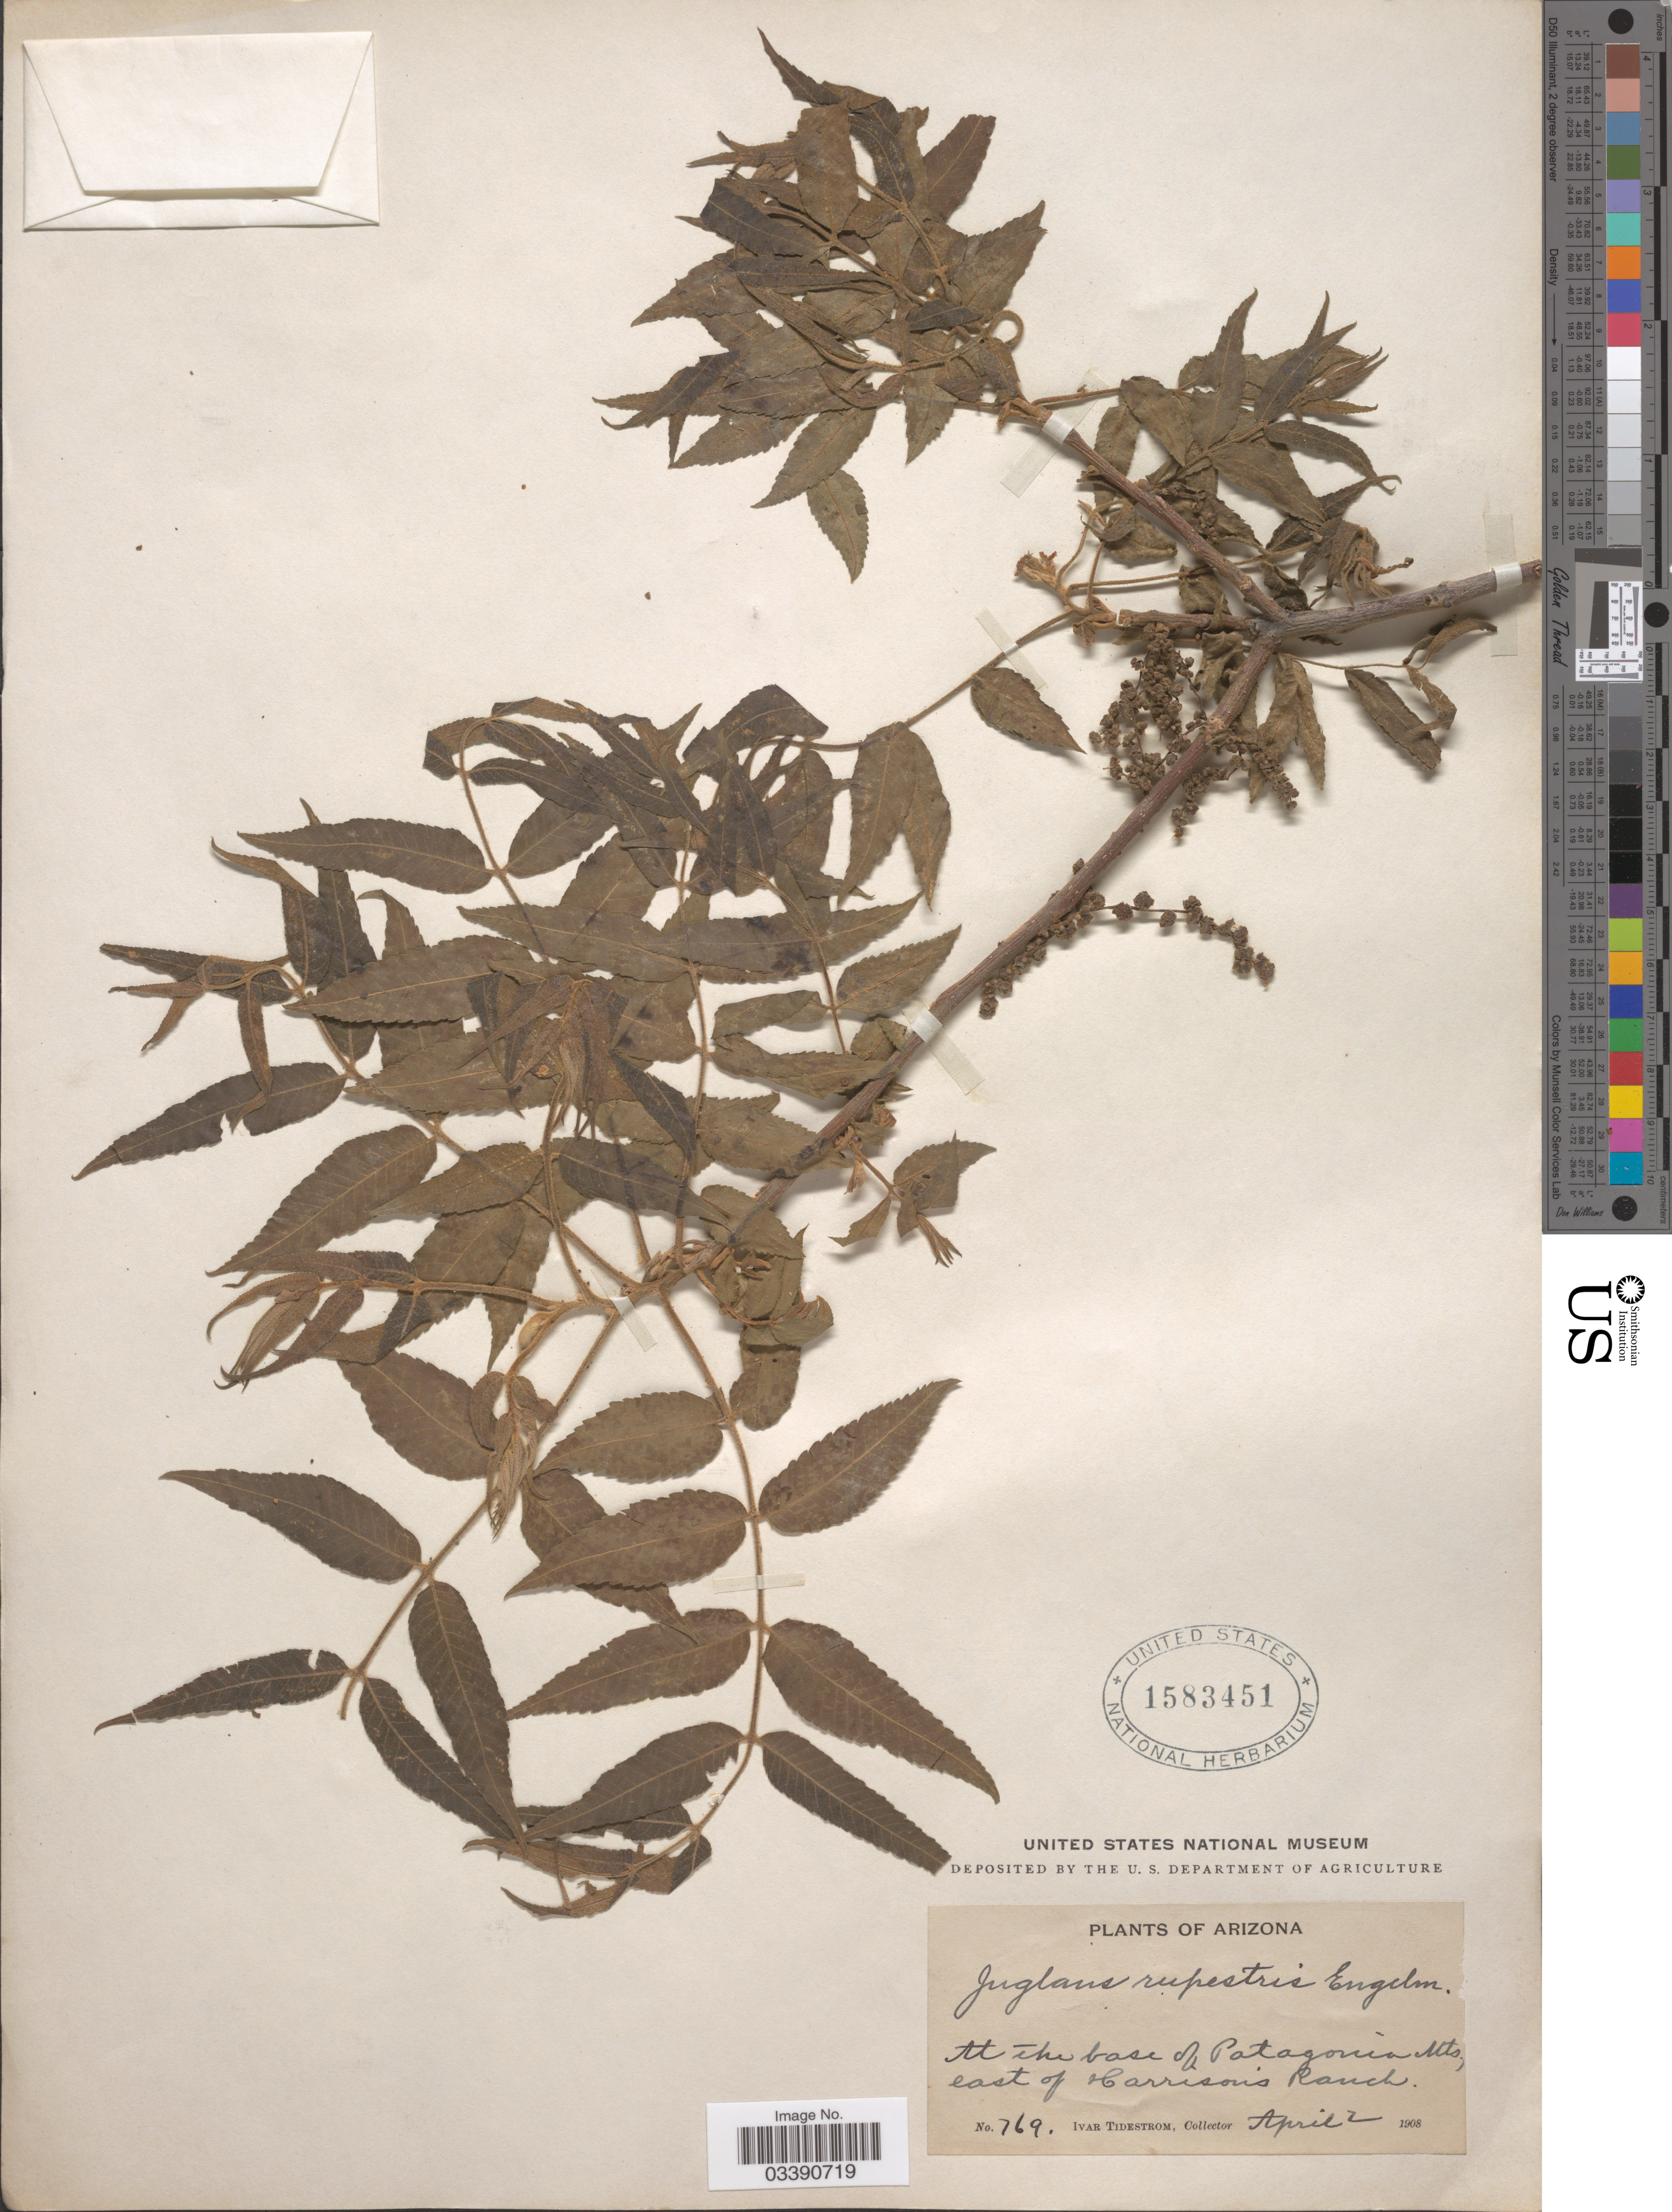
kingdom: Plantae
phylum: Tracheophyta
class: Magnoliopsida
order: Fagales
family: Juglandaceae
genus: Juglans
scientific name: Juglans microcarpa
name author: Berland. in Berland. & Chovell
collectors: I. F. Tidestrom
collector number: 769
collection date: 1908-04-02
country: United States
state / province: Arizona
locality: At the base of Patagonia Mts., east of Harrison's Ranch.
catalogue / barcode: US 1583451